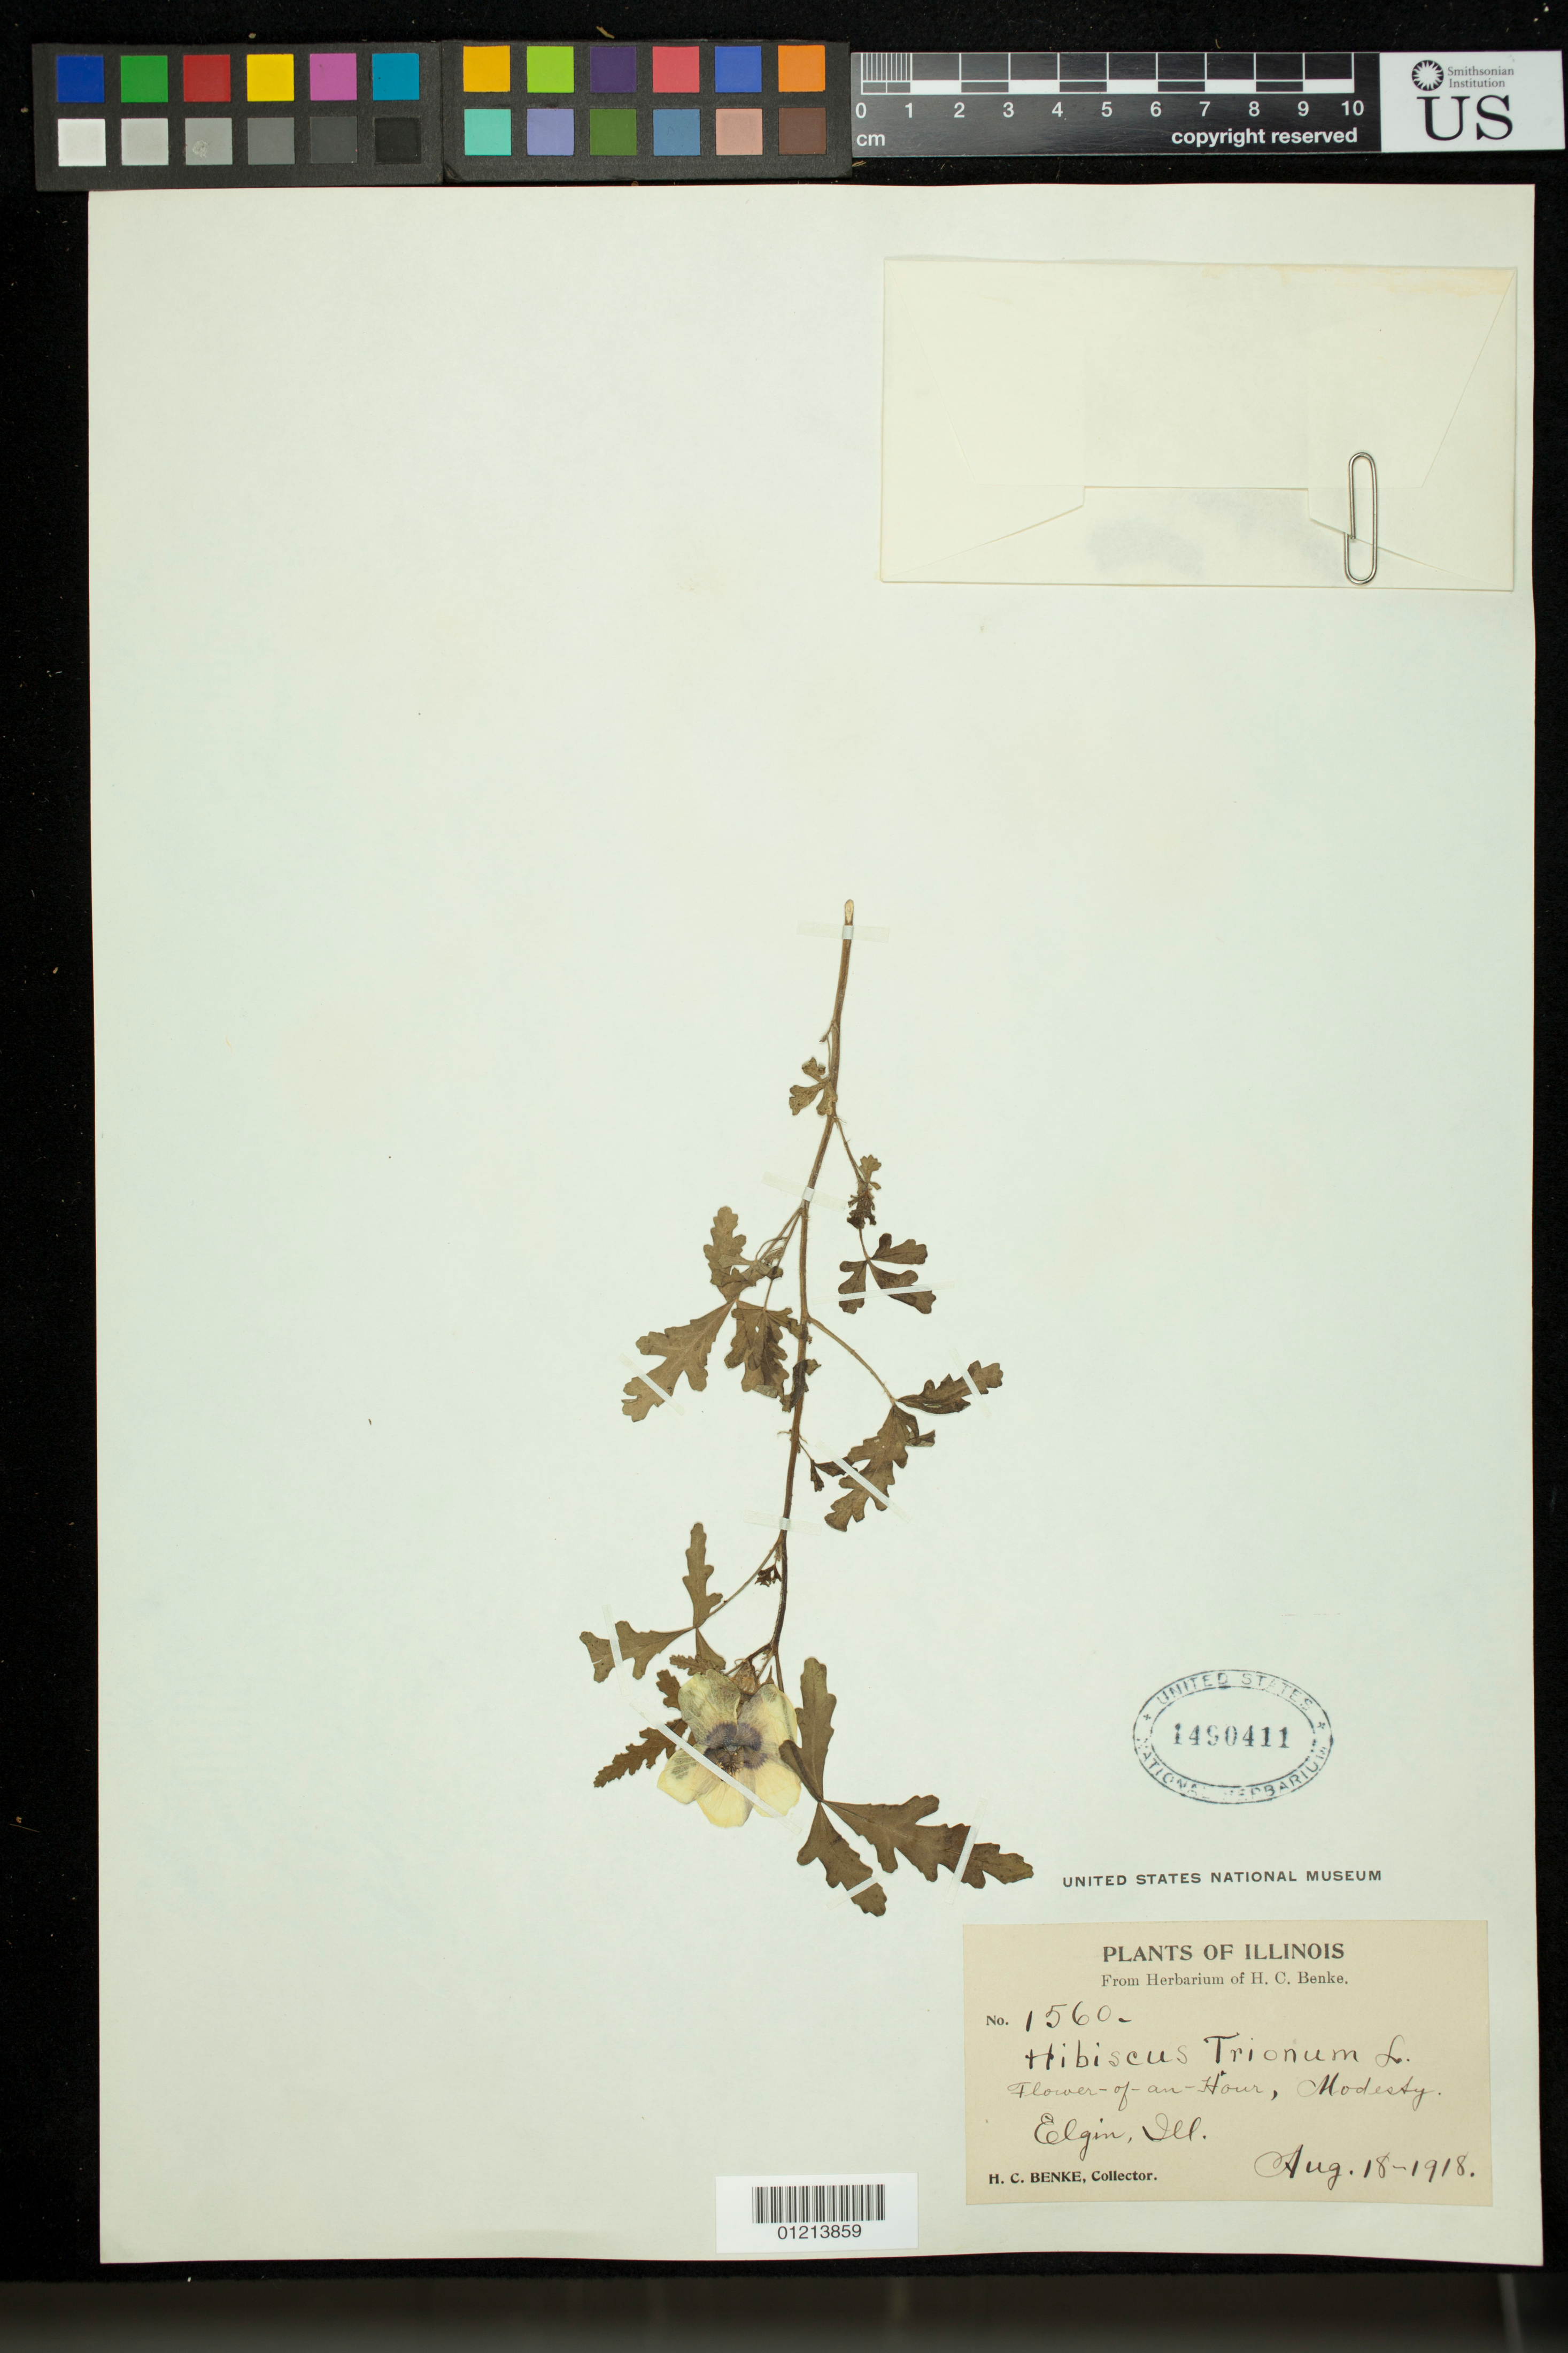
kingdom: Plantae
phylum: Tracheophyta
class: Magnoliopsida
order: Malvales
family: Malvaceae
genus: Hibiscus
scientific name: Hibiscus trionum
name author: L.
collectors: H. Benke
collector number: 1560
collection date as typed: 18 Aug 1918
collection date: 1918-08-18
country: United States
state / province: Illinois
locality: Elgin, Ill.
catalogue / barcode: US 1490411